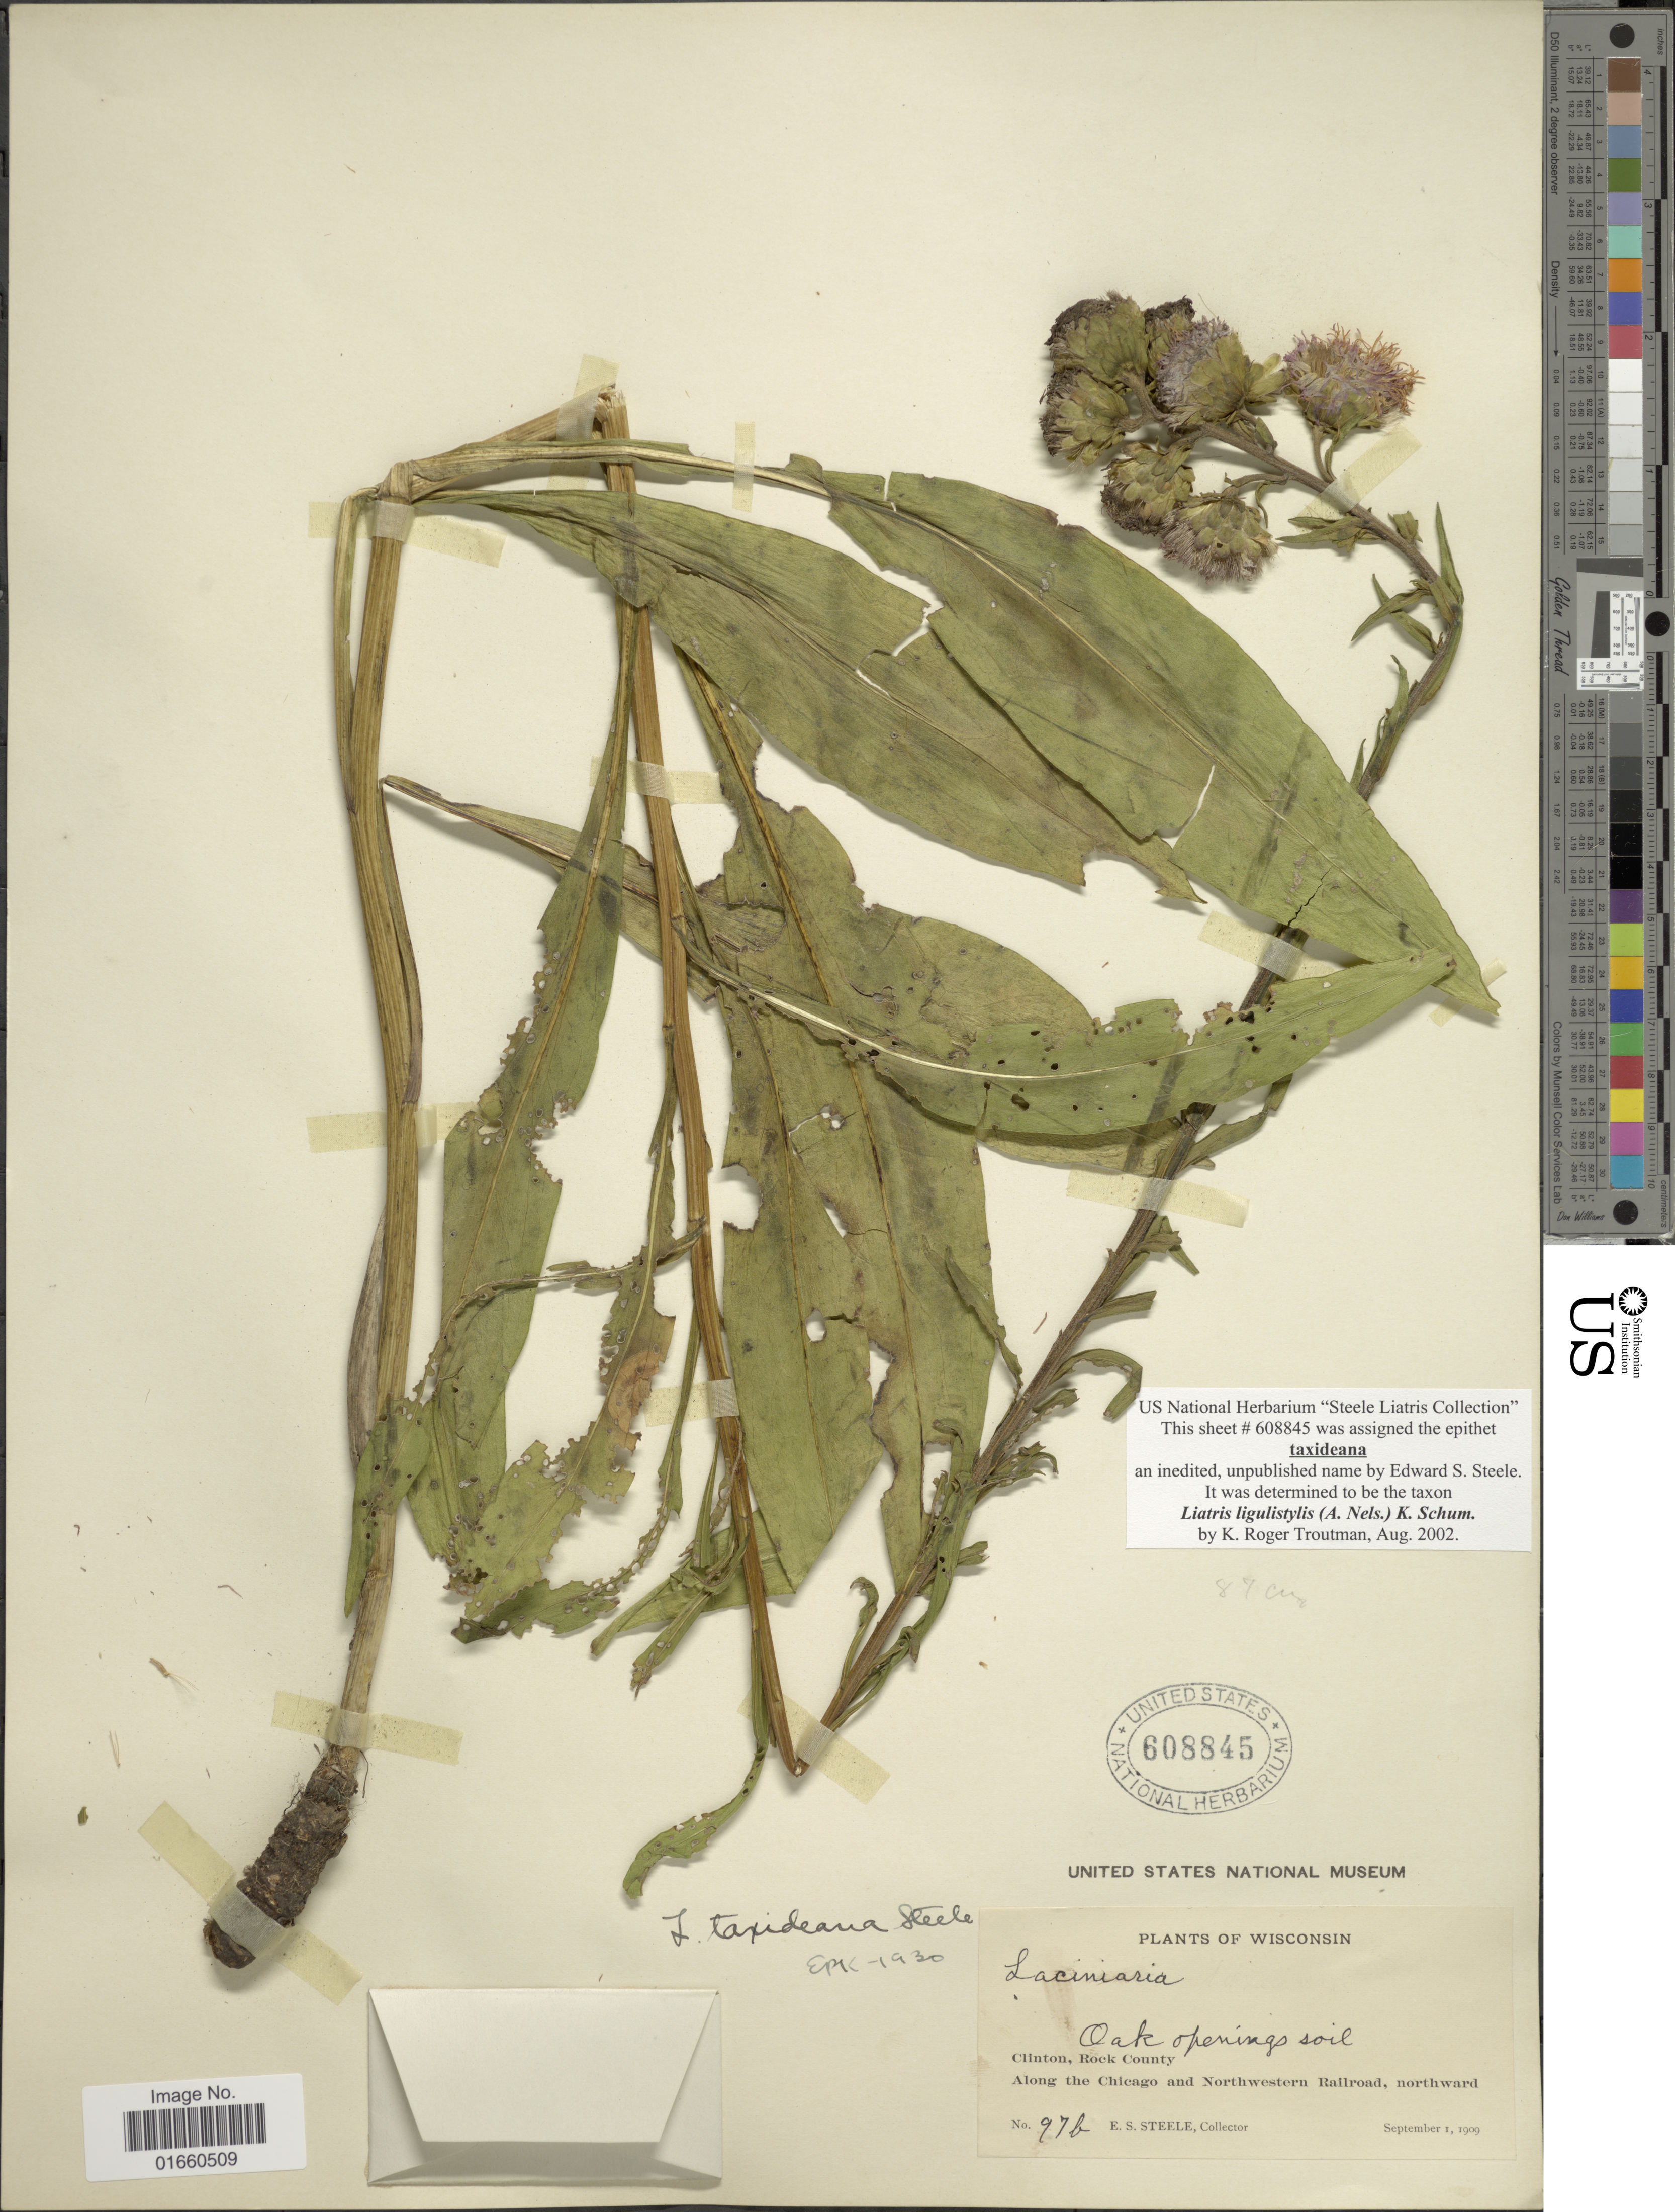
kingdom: Plantae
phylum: Tracheophyta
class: Magnoliopsida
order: Asterales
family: Asteraceae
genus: Liatris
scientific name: Liatris ligulistylis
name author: (A. Nelson) K. Schum.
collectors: E. Steele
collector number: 97b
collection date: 1909-09-01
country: United States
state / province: Wisconsin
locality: Clinton, Rock County, Along the Chicago and Northwestern Railroad, northward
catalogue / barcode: US 608845